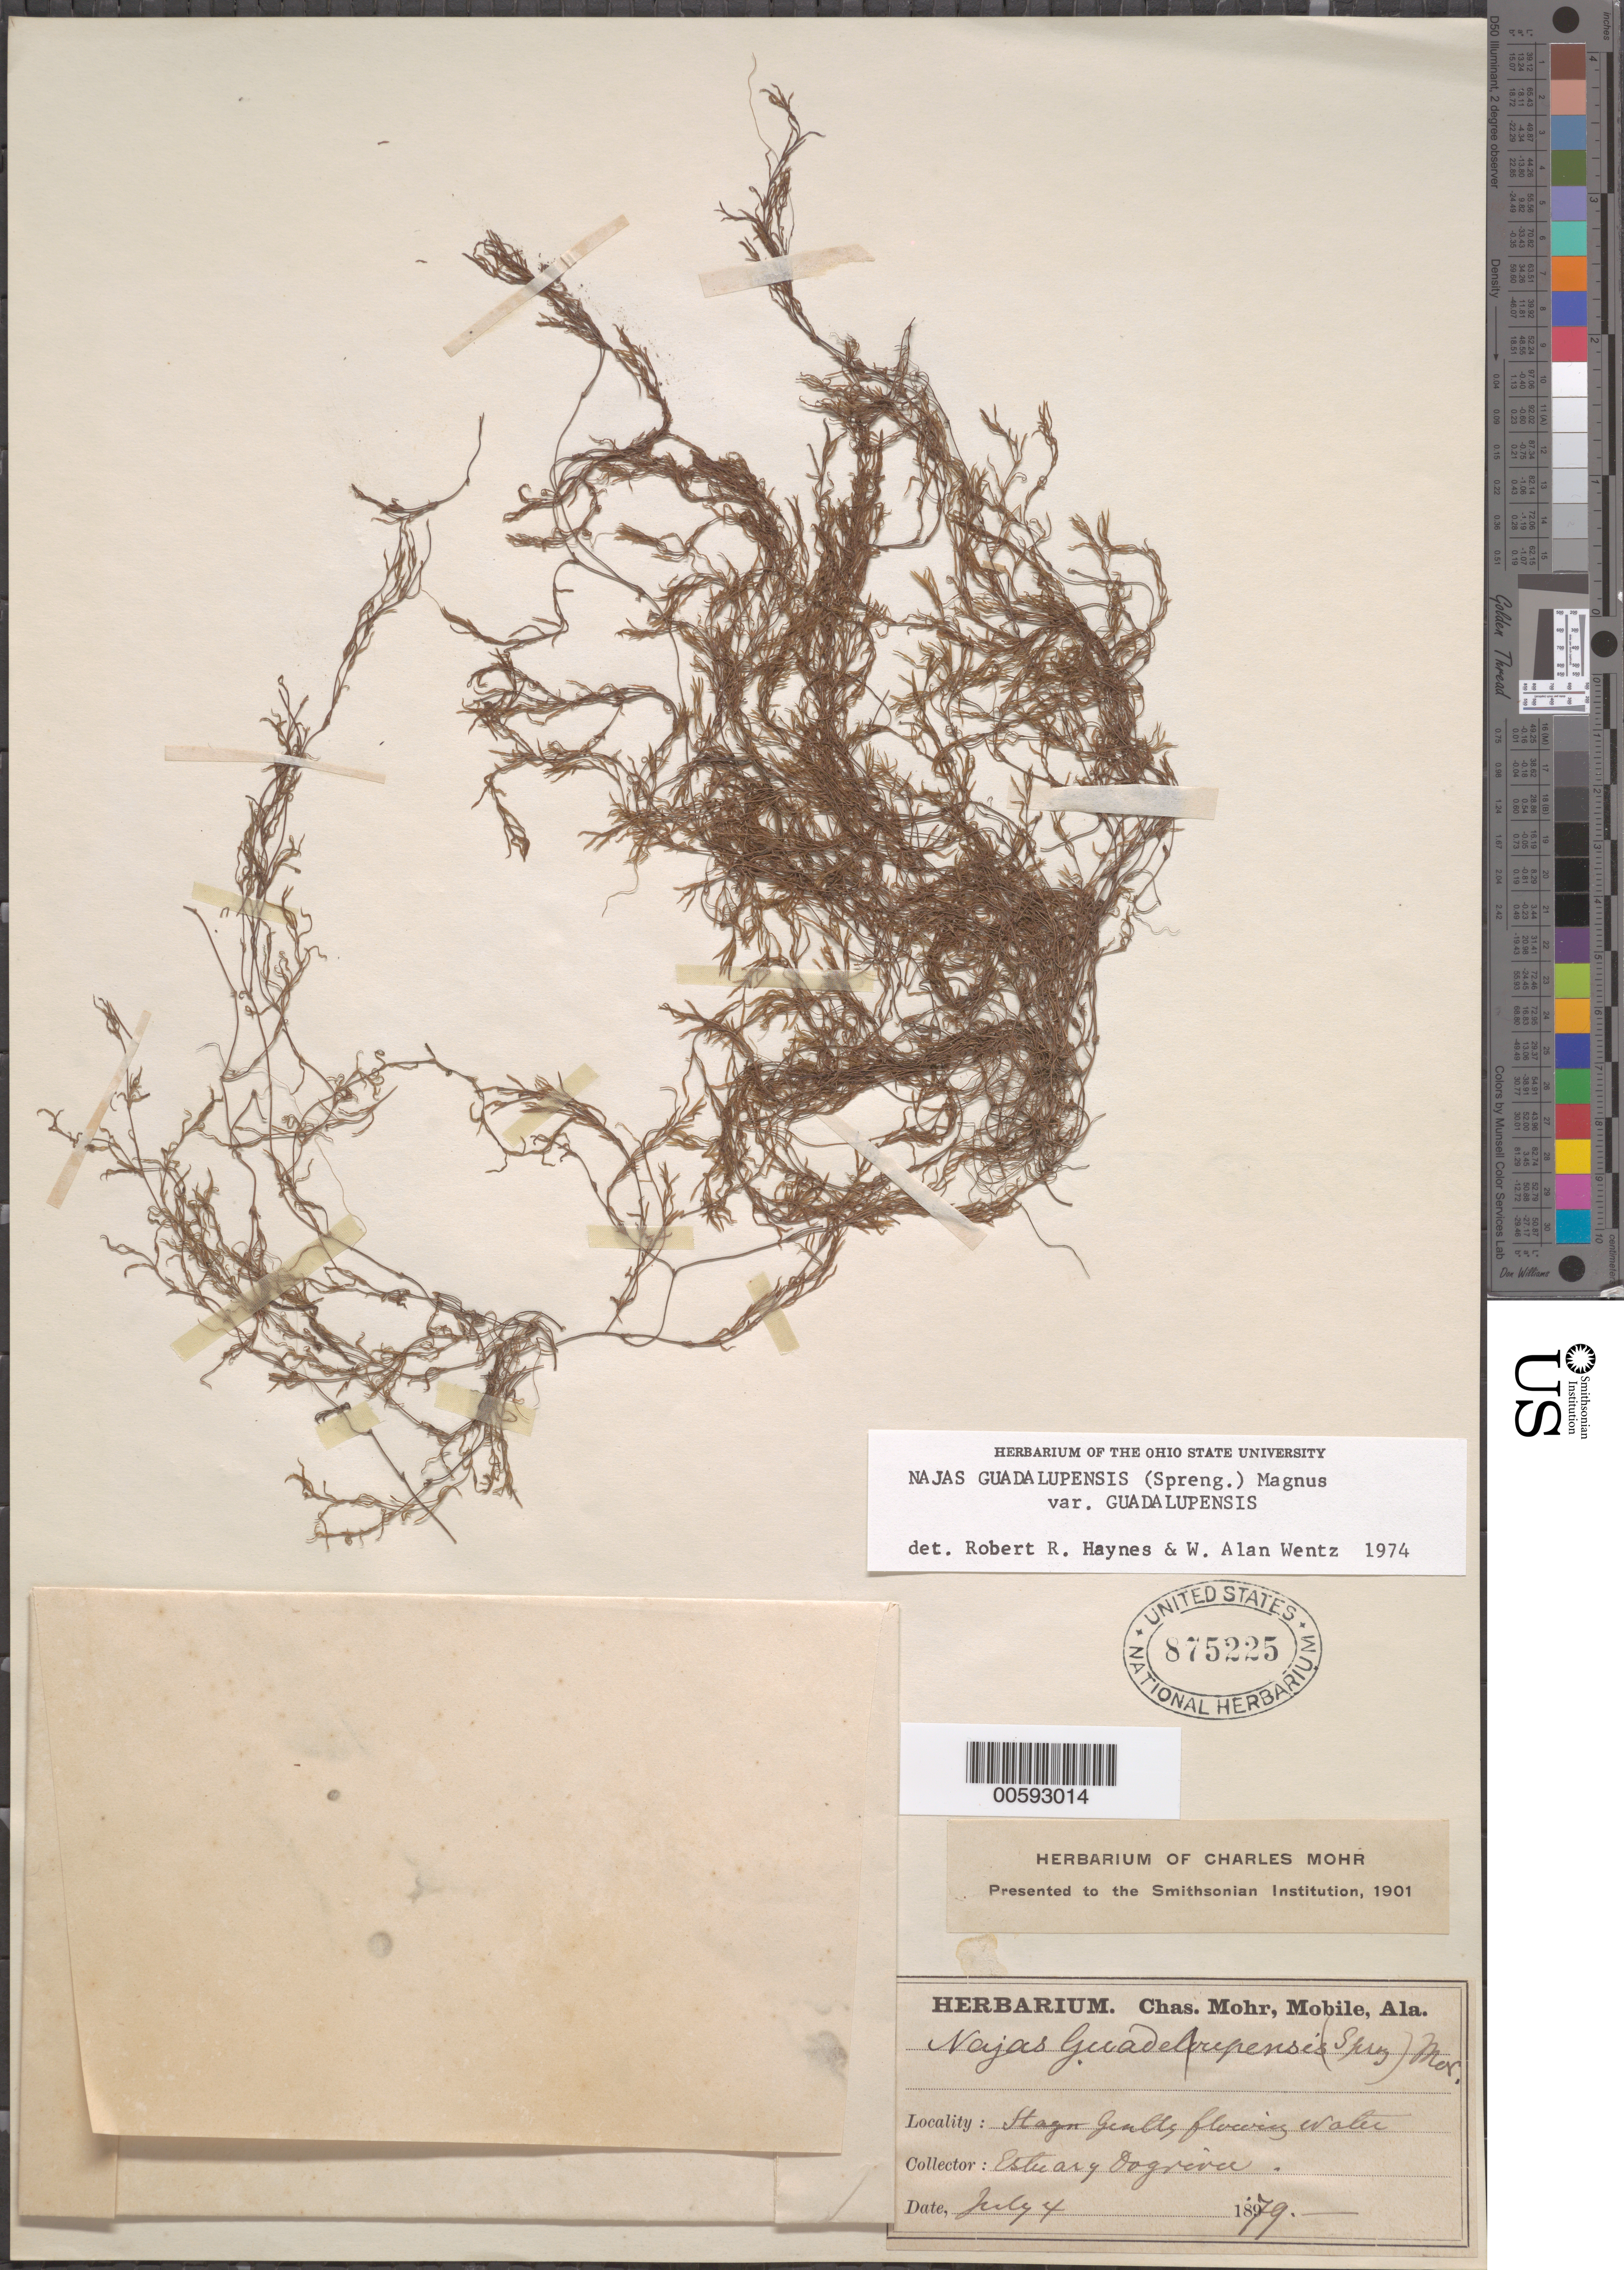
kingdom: Plantae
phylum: Tracheophyta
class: Liliopsida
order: Alismatales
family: Hydrocharitaceae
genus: Najas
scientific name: Najas guadalupensis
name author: (Spreng.) Magnus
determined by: Haynes, R. R.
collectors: C. T. Mohr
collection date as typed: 04 Jul 1879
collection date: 1879-07-04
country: United States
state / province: Alabama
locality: Estuary Oogriva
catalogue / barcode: US 875225